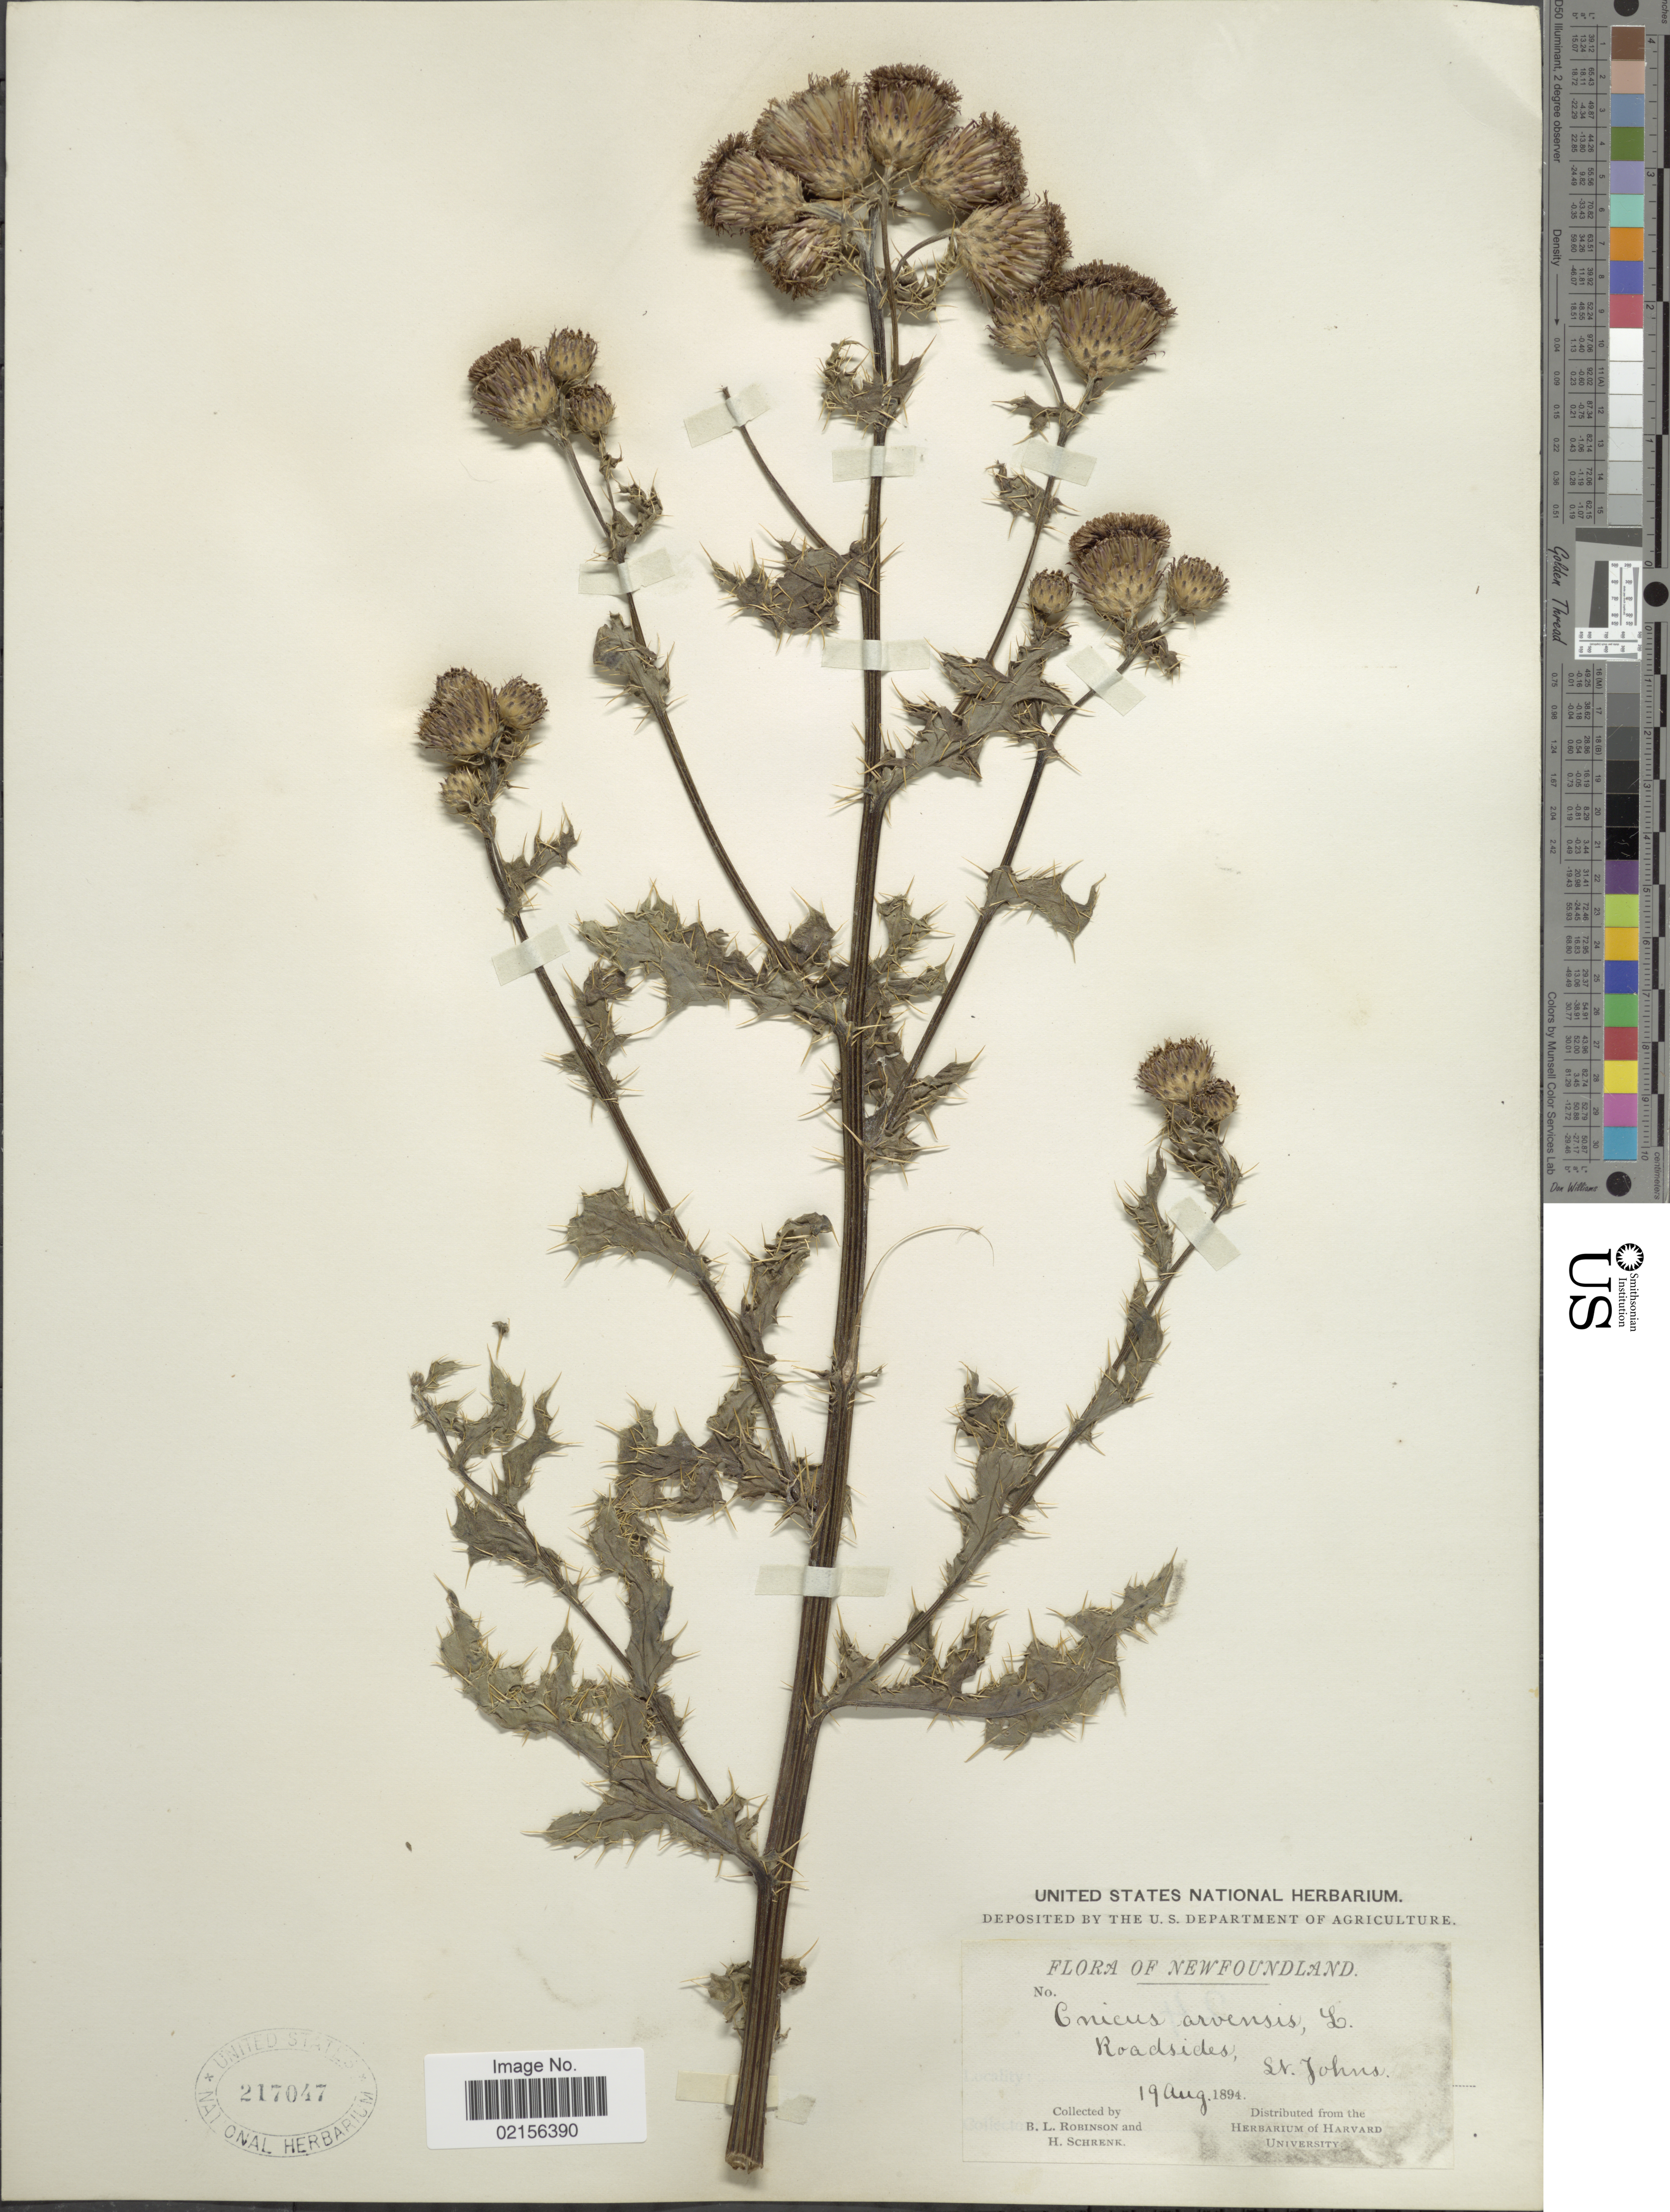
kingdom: Plantae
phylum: Tracheophyta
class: Magnoliopsida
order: Asterales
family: Asteraceae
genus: Cirsium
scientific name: Cirsium arvense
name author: (L.) Scop.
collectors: B. L. Robinson & H. v. Schrenk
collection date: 1894-08-19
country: Canada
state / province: Newfoundland and Labrador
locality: Roadsides, St. Johns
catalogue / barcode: US 217047